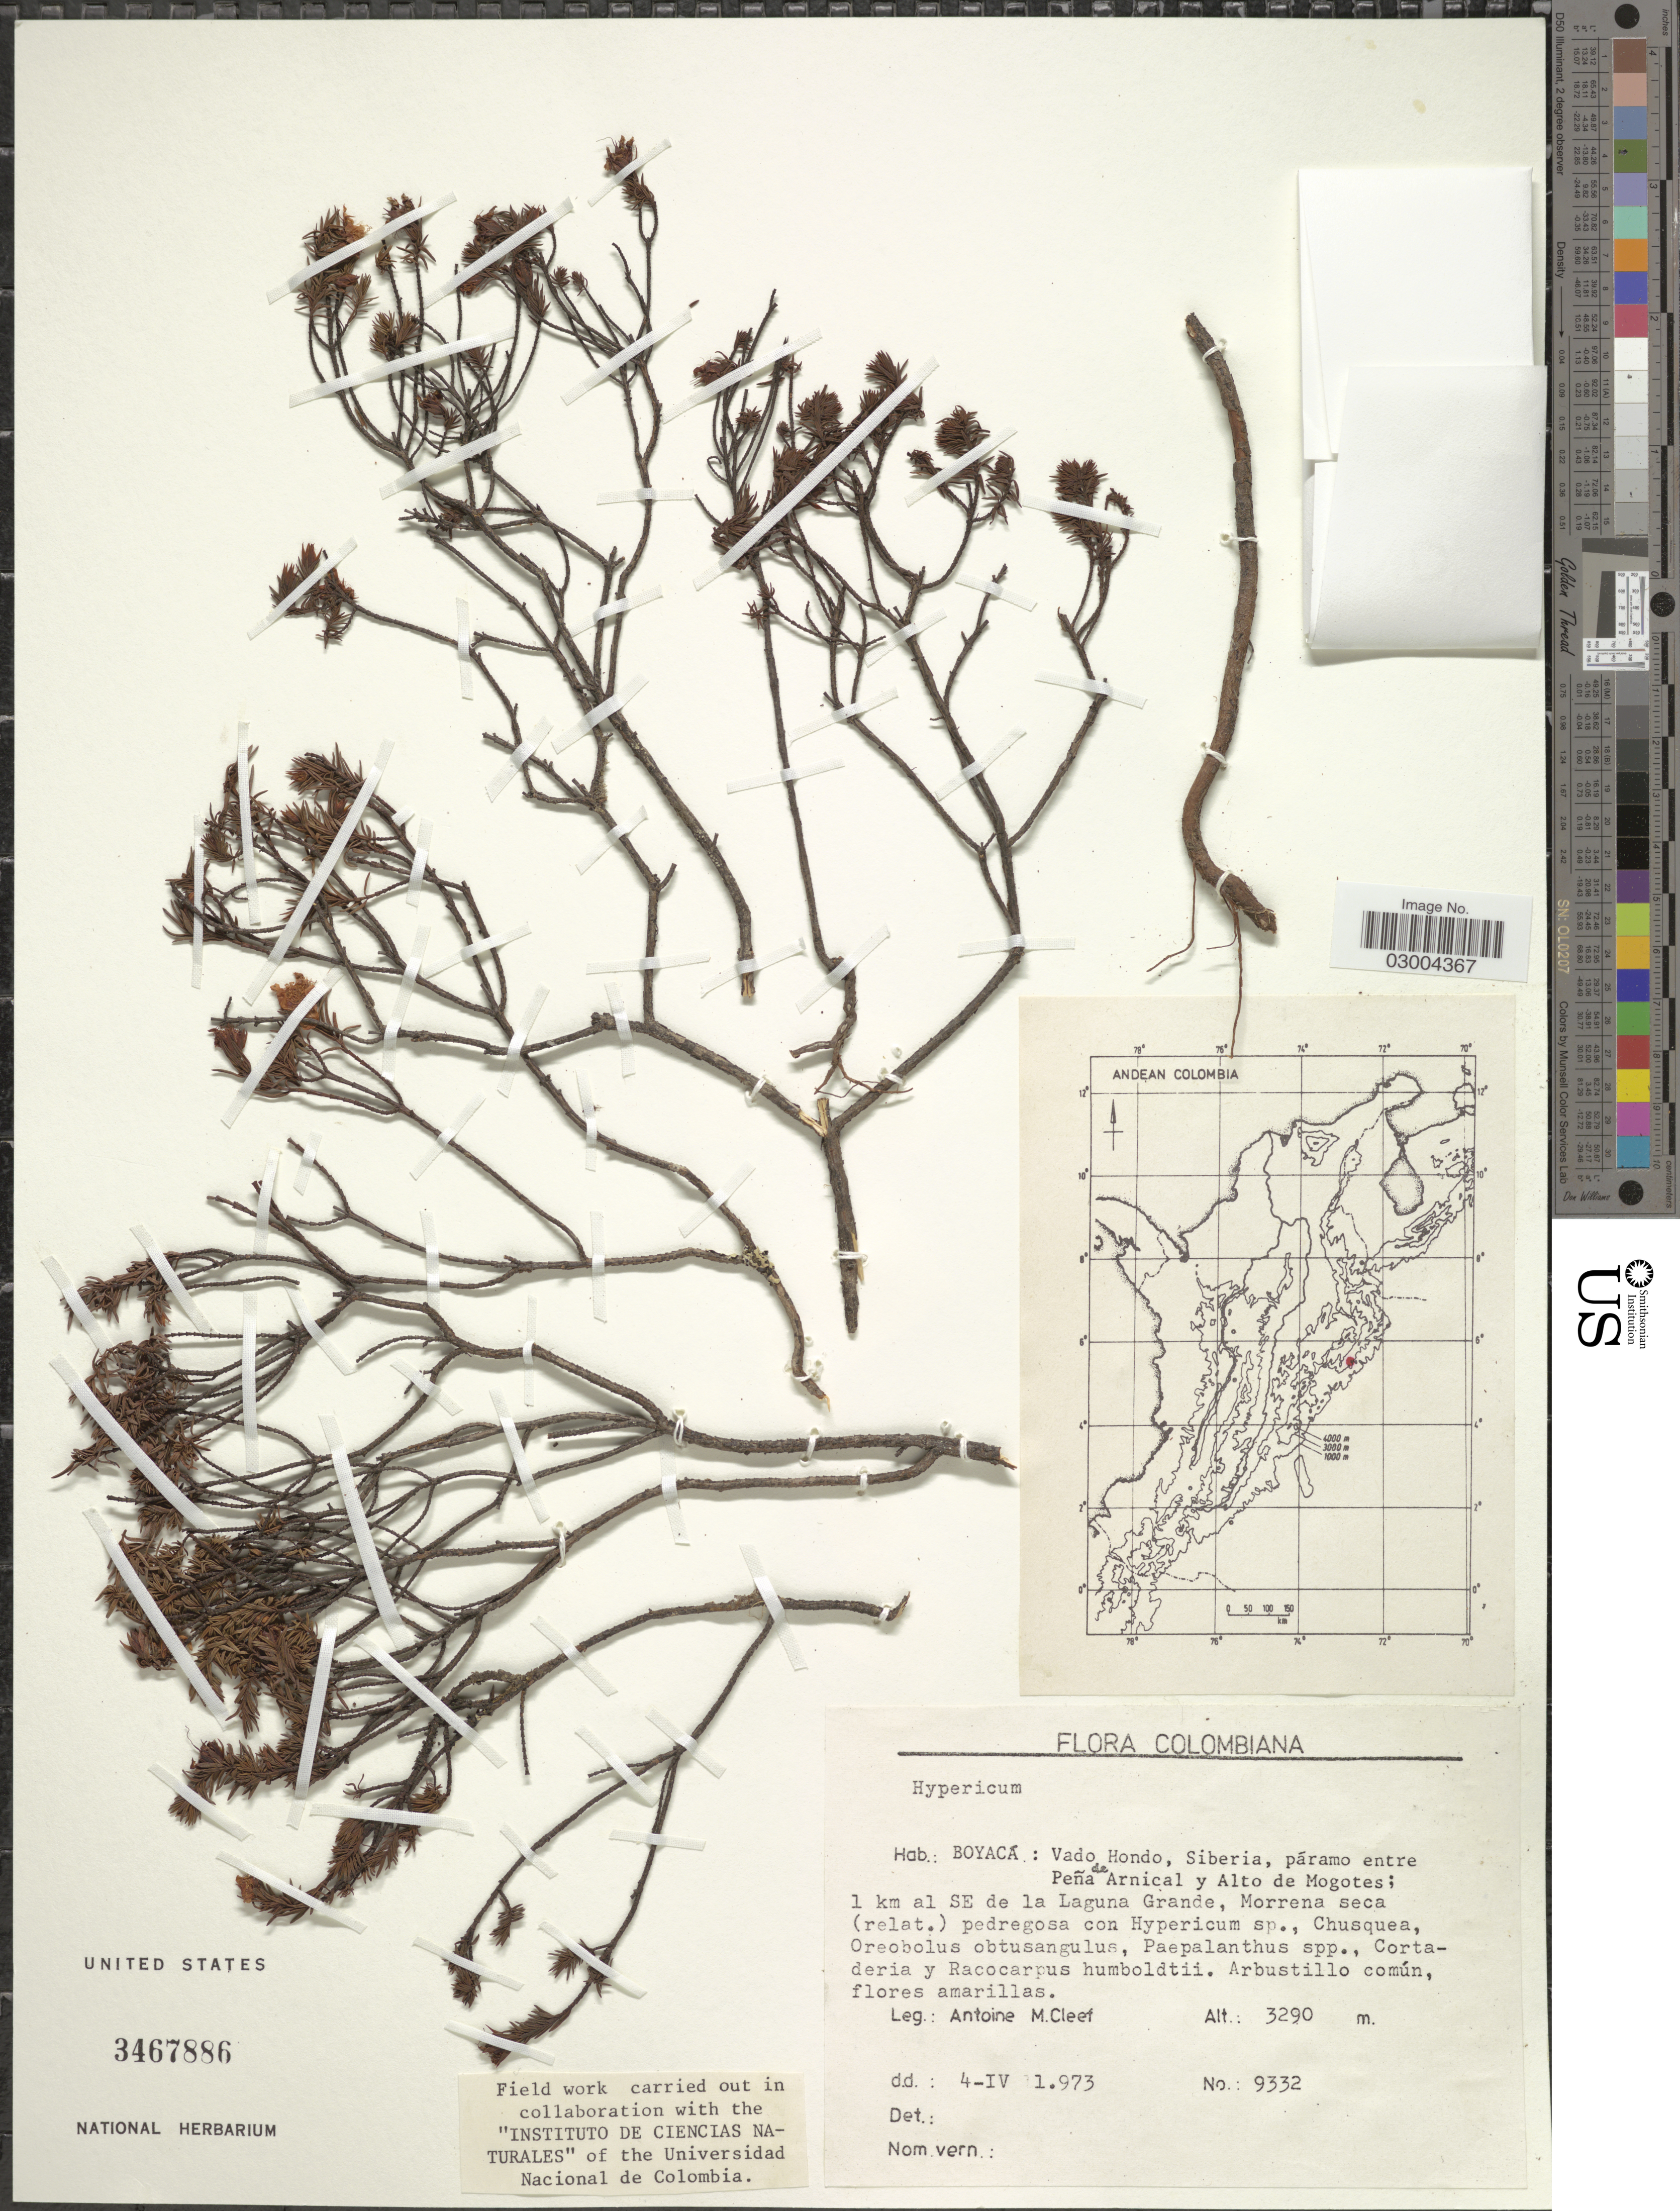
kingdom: Plantae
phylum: Tracheophyta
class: Magnoliopsida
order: Malpighiales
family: Hypericaceae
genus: Hypericum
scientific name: Hypericum sp.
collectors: A. M. Cleef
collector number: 9332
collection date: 1973-04-04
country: Colombia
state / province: Boyacá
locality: Vado Hondo, Siberia, páramo entre Peña de Arnical y Alto de Mogotes; 1 km al SE de la Laguna Grande.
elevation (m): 3290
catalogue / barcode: US 3467886